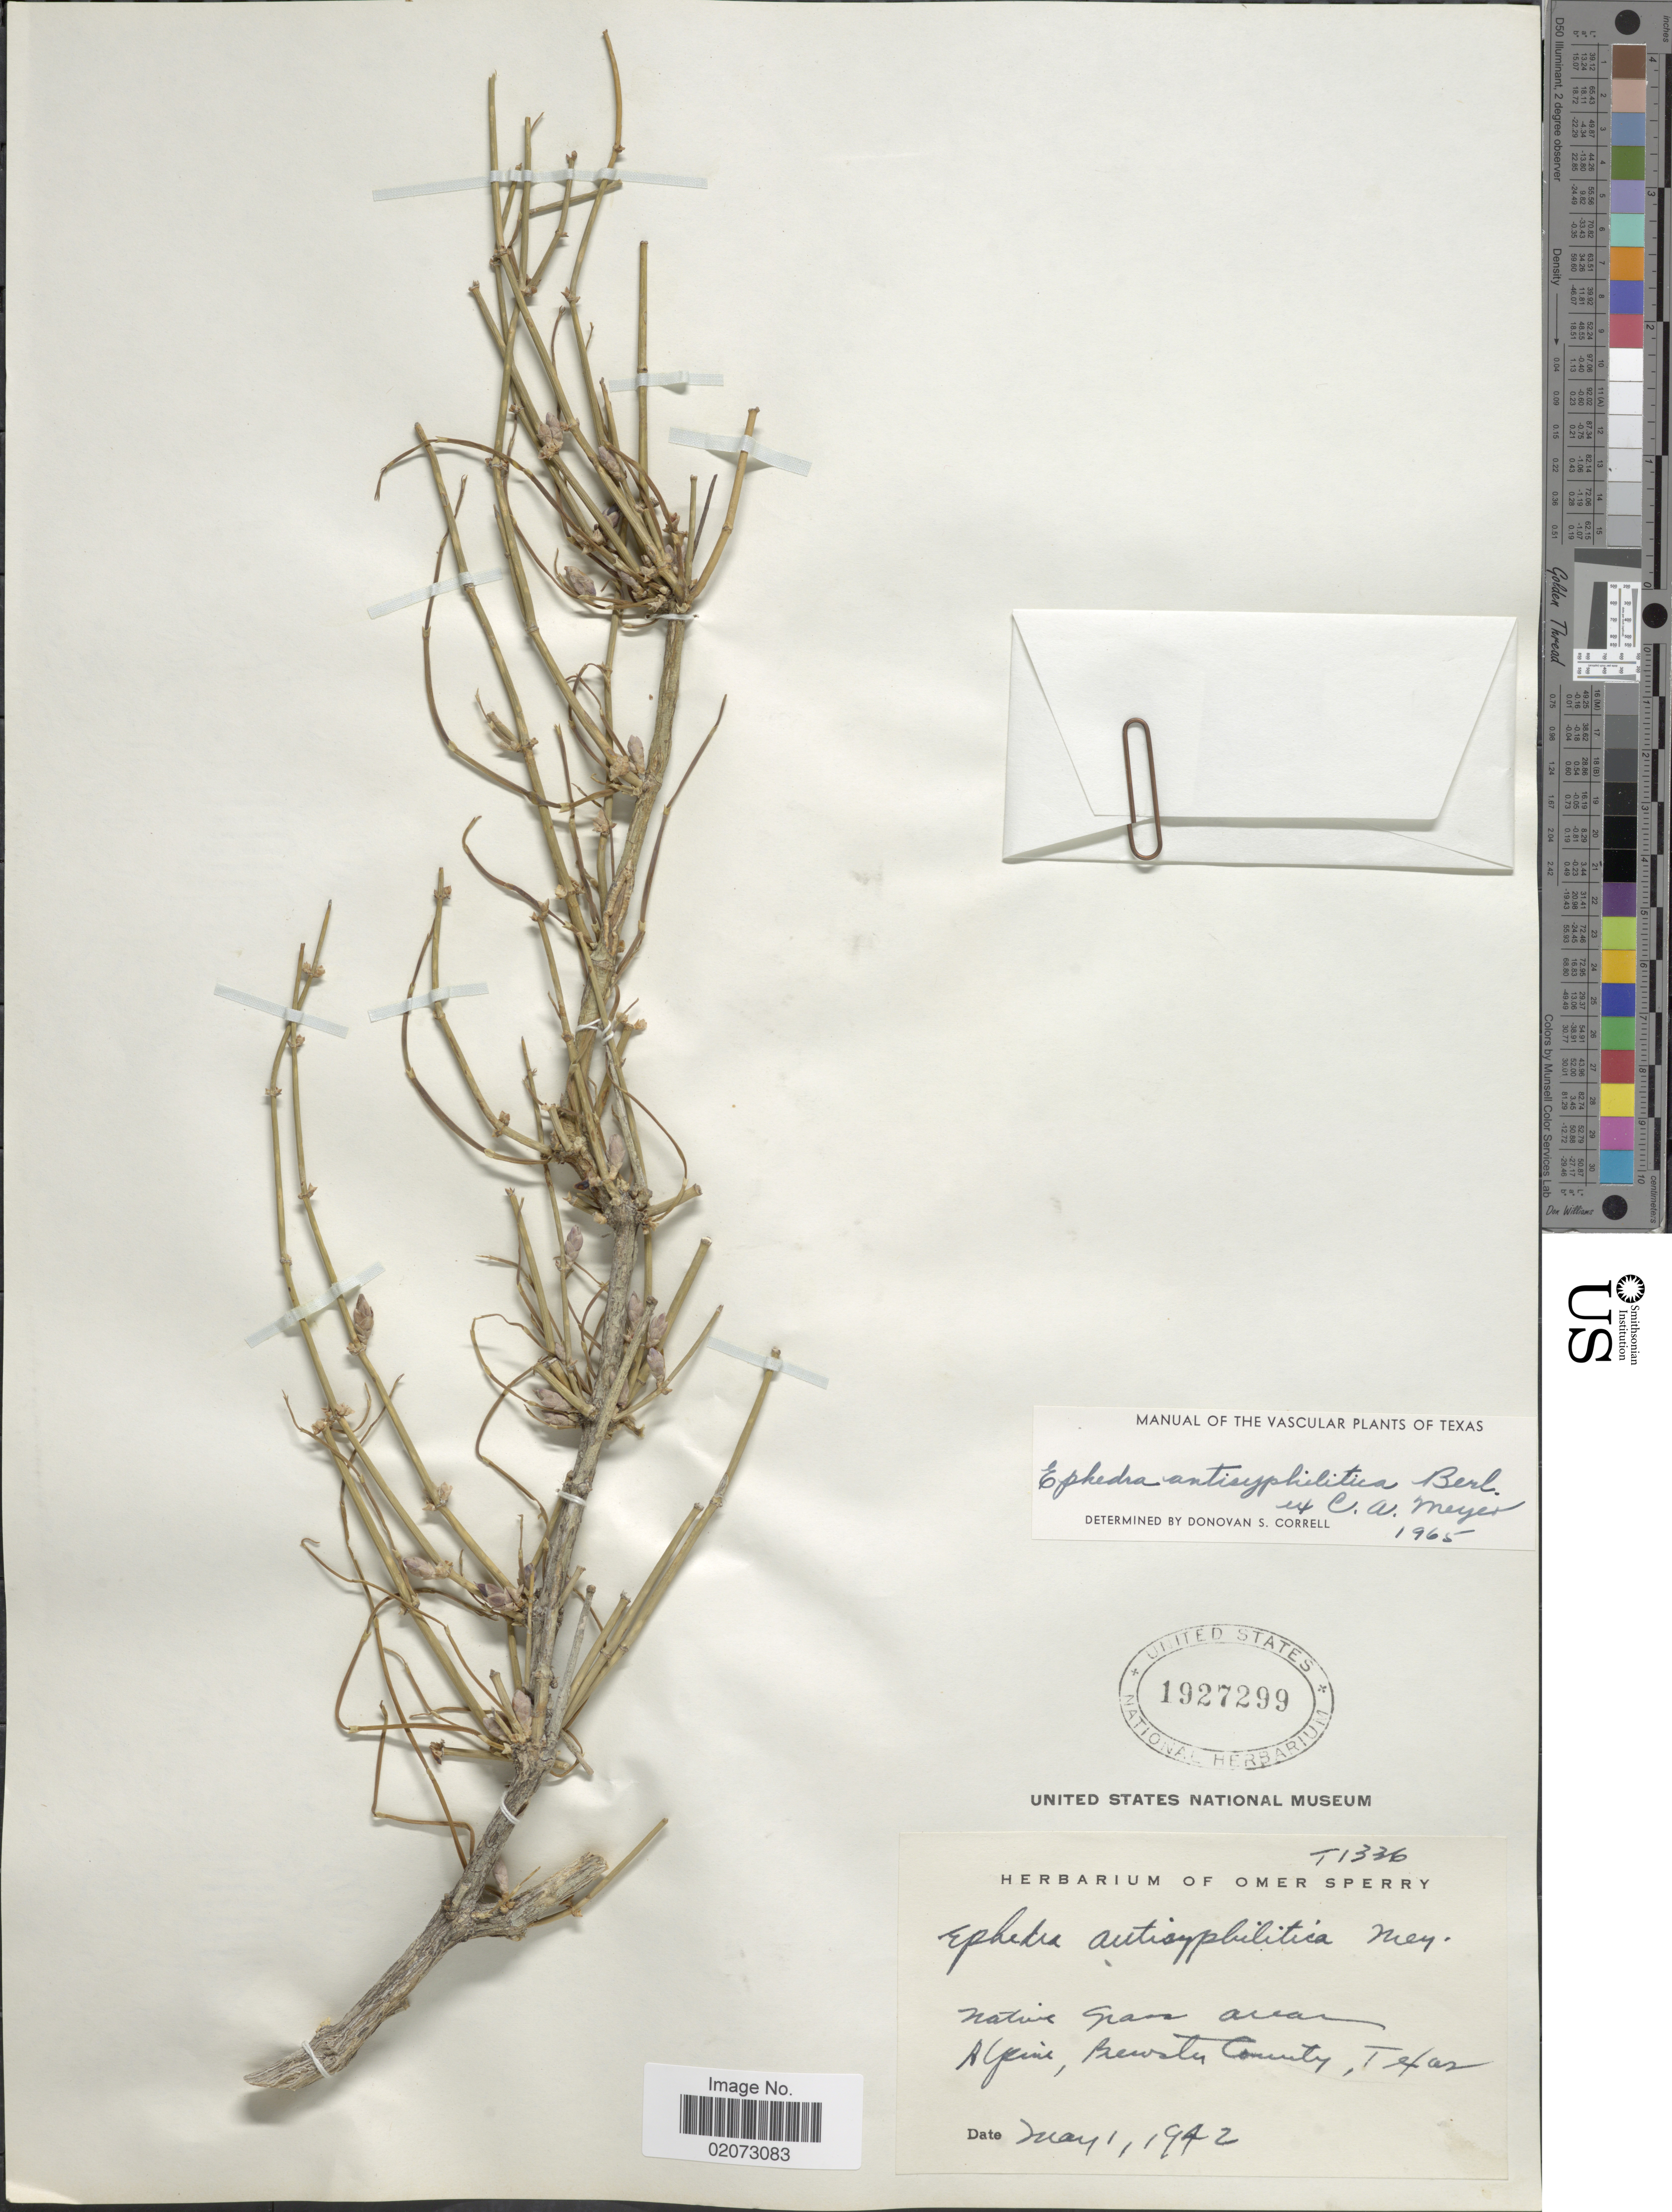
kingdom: Plantae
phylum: Tracheophyta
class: Gnetopsida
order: Ephedrales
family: Ephedraceae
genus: Ephedra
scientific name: Ephedra antisyphilitica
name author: Berland. ex C.A. Mey.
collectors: ex. herb. Omer E. Sperry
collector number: T1336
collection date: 1942-05-01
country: United States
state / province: Texas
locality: Alpine, Brewster County.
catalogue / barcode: US 1927299